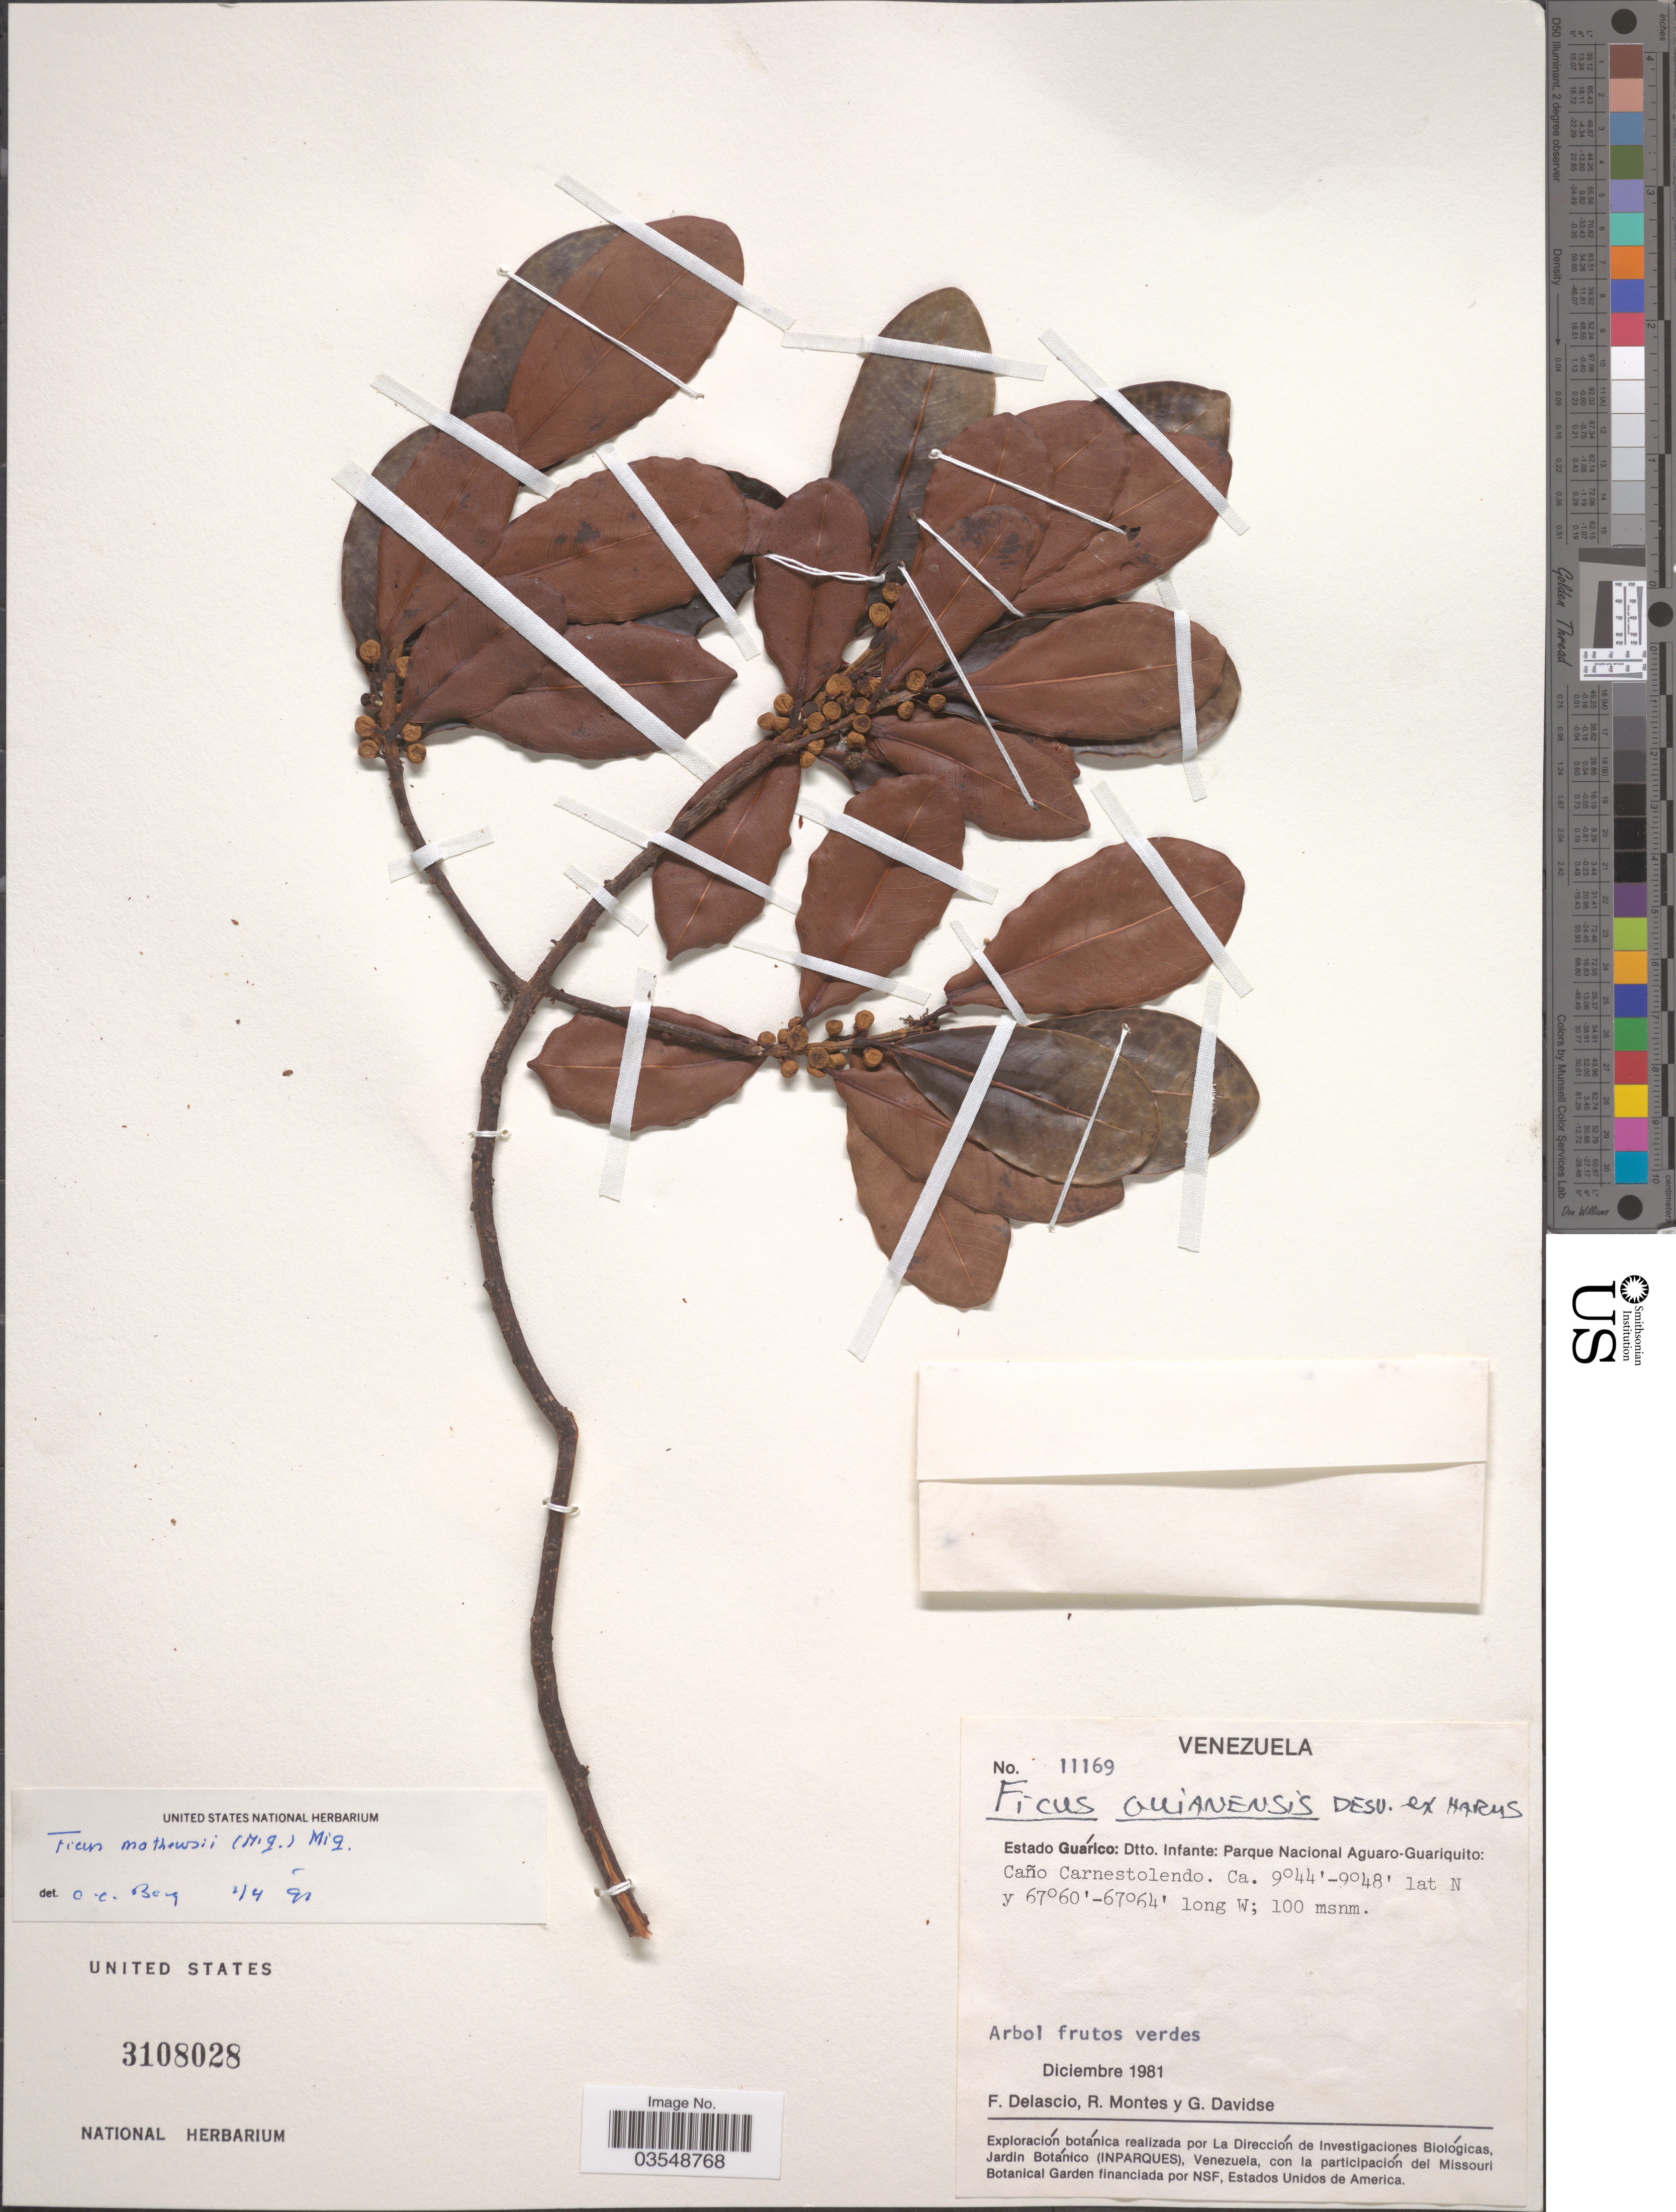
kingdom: Plantae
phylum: Tracheophyta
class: Magnoliopsida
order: Rosales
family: Moraceae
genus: Ficus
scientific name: Ficus mathewsii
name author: (Miq.) Miq.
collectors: F. Delascio C., R. Montes & G. Davidse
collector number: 11169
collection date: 1981-12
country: Venezuela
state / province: Guarico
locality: Dtto. Infante: Parque Nacional Aguaro-Guariquito: Caño Carnestolendo.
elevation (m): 100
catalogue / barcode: US 3108028